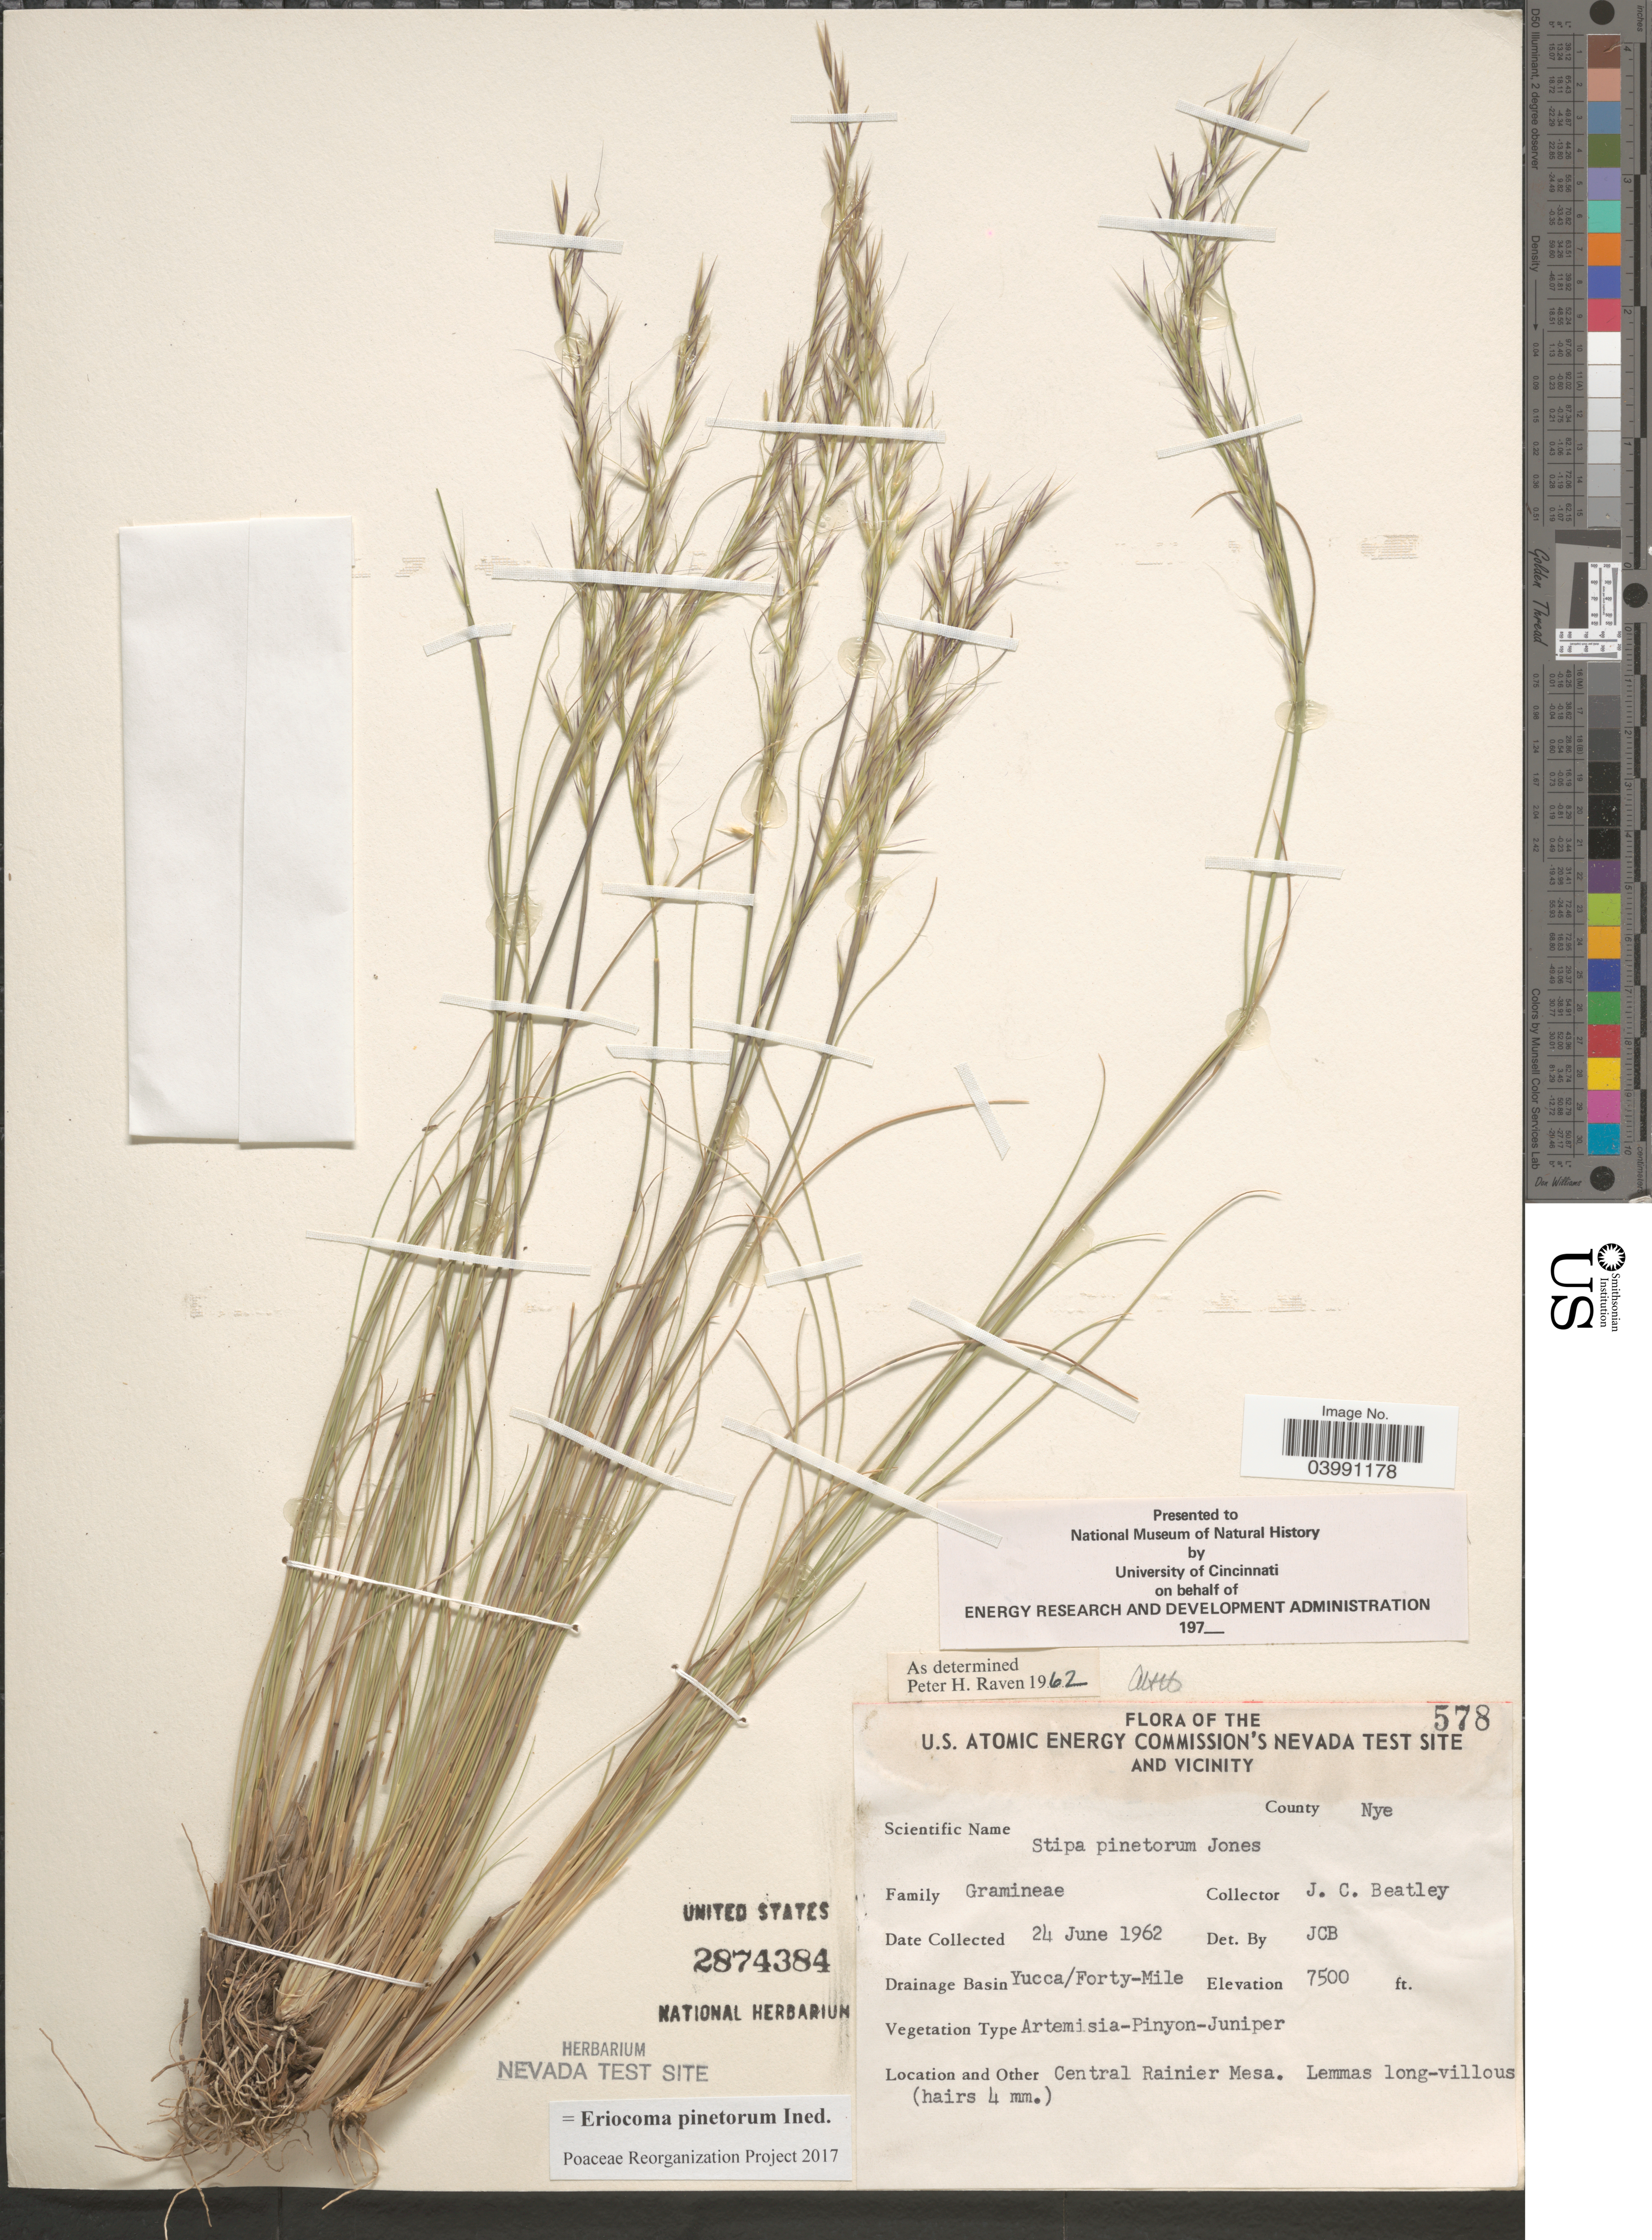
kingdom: Plantae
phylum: Tracheophyta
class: Liliopsida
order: Poales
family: Poaceae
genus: Eriocoma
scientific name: Eriocoma pinetorum ined.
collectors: J. C. Beatley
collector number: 578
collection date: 1962-06-24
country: United States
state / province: Nevada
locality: U.S. Atomic Energy Commission's Nevada Test Site and vicinity. County Nye. Drainage Basin Yucca/Forty-Mile. Central Rainier Mesa.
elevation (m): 2286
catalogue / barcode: US 2874384